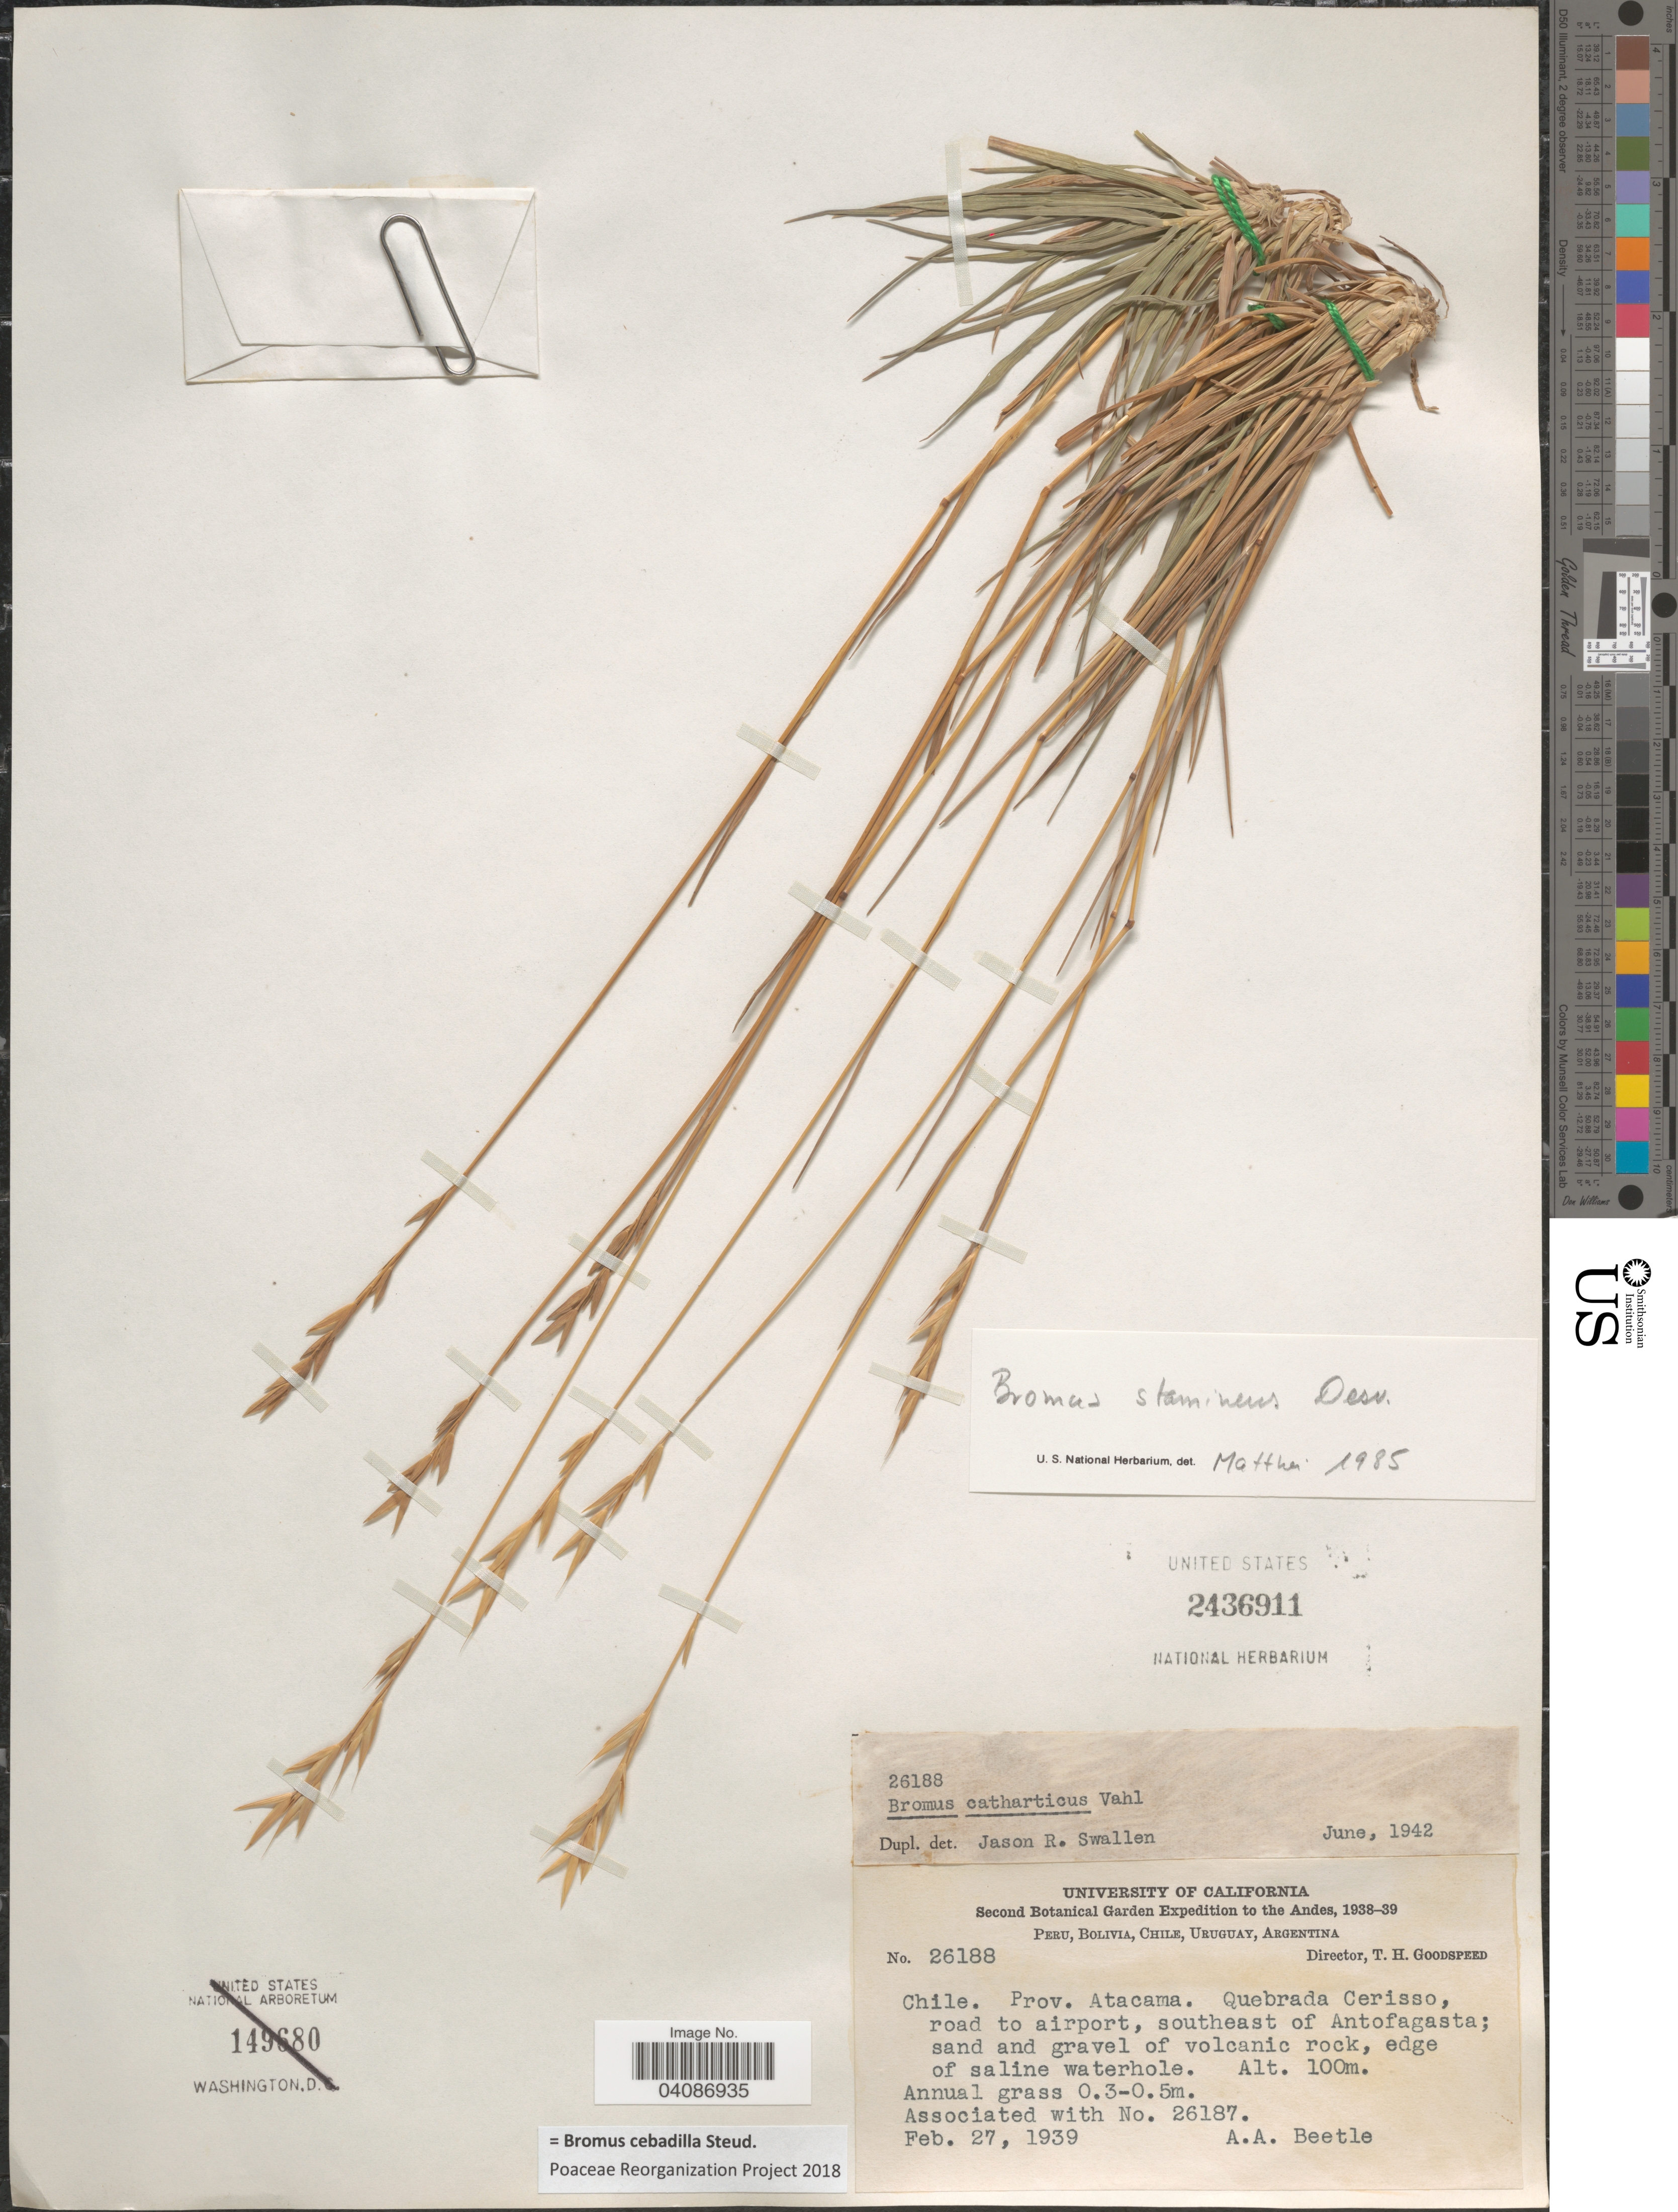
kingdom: Plantae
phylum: Tracheophyta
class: Liliopsida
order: Poales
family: Poaceae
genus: Bromus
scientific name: Bromus cebadilla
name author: Steud.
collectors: A. A. Beetle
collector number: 26188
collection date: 1939-02-27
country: Chile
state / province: Atacama (III)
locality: Prov. Atacama. Quebrada Cerisso, road to airport, southeast of Antofgasta.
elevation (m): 100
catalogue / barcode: US 2436911